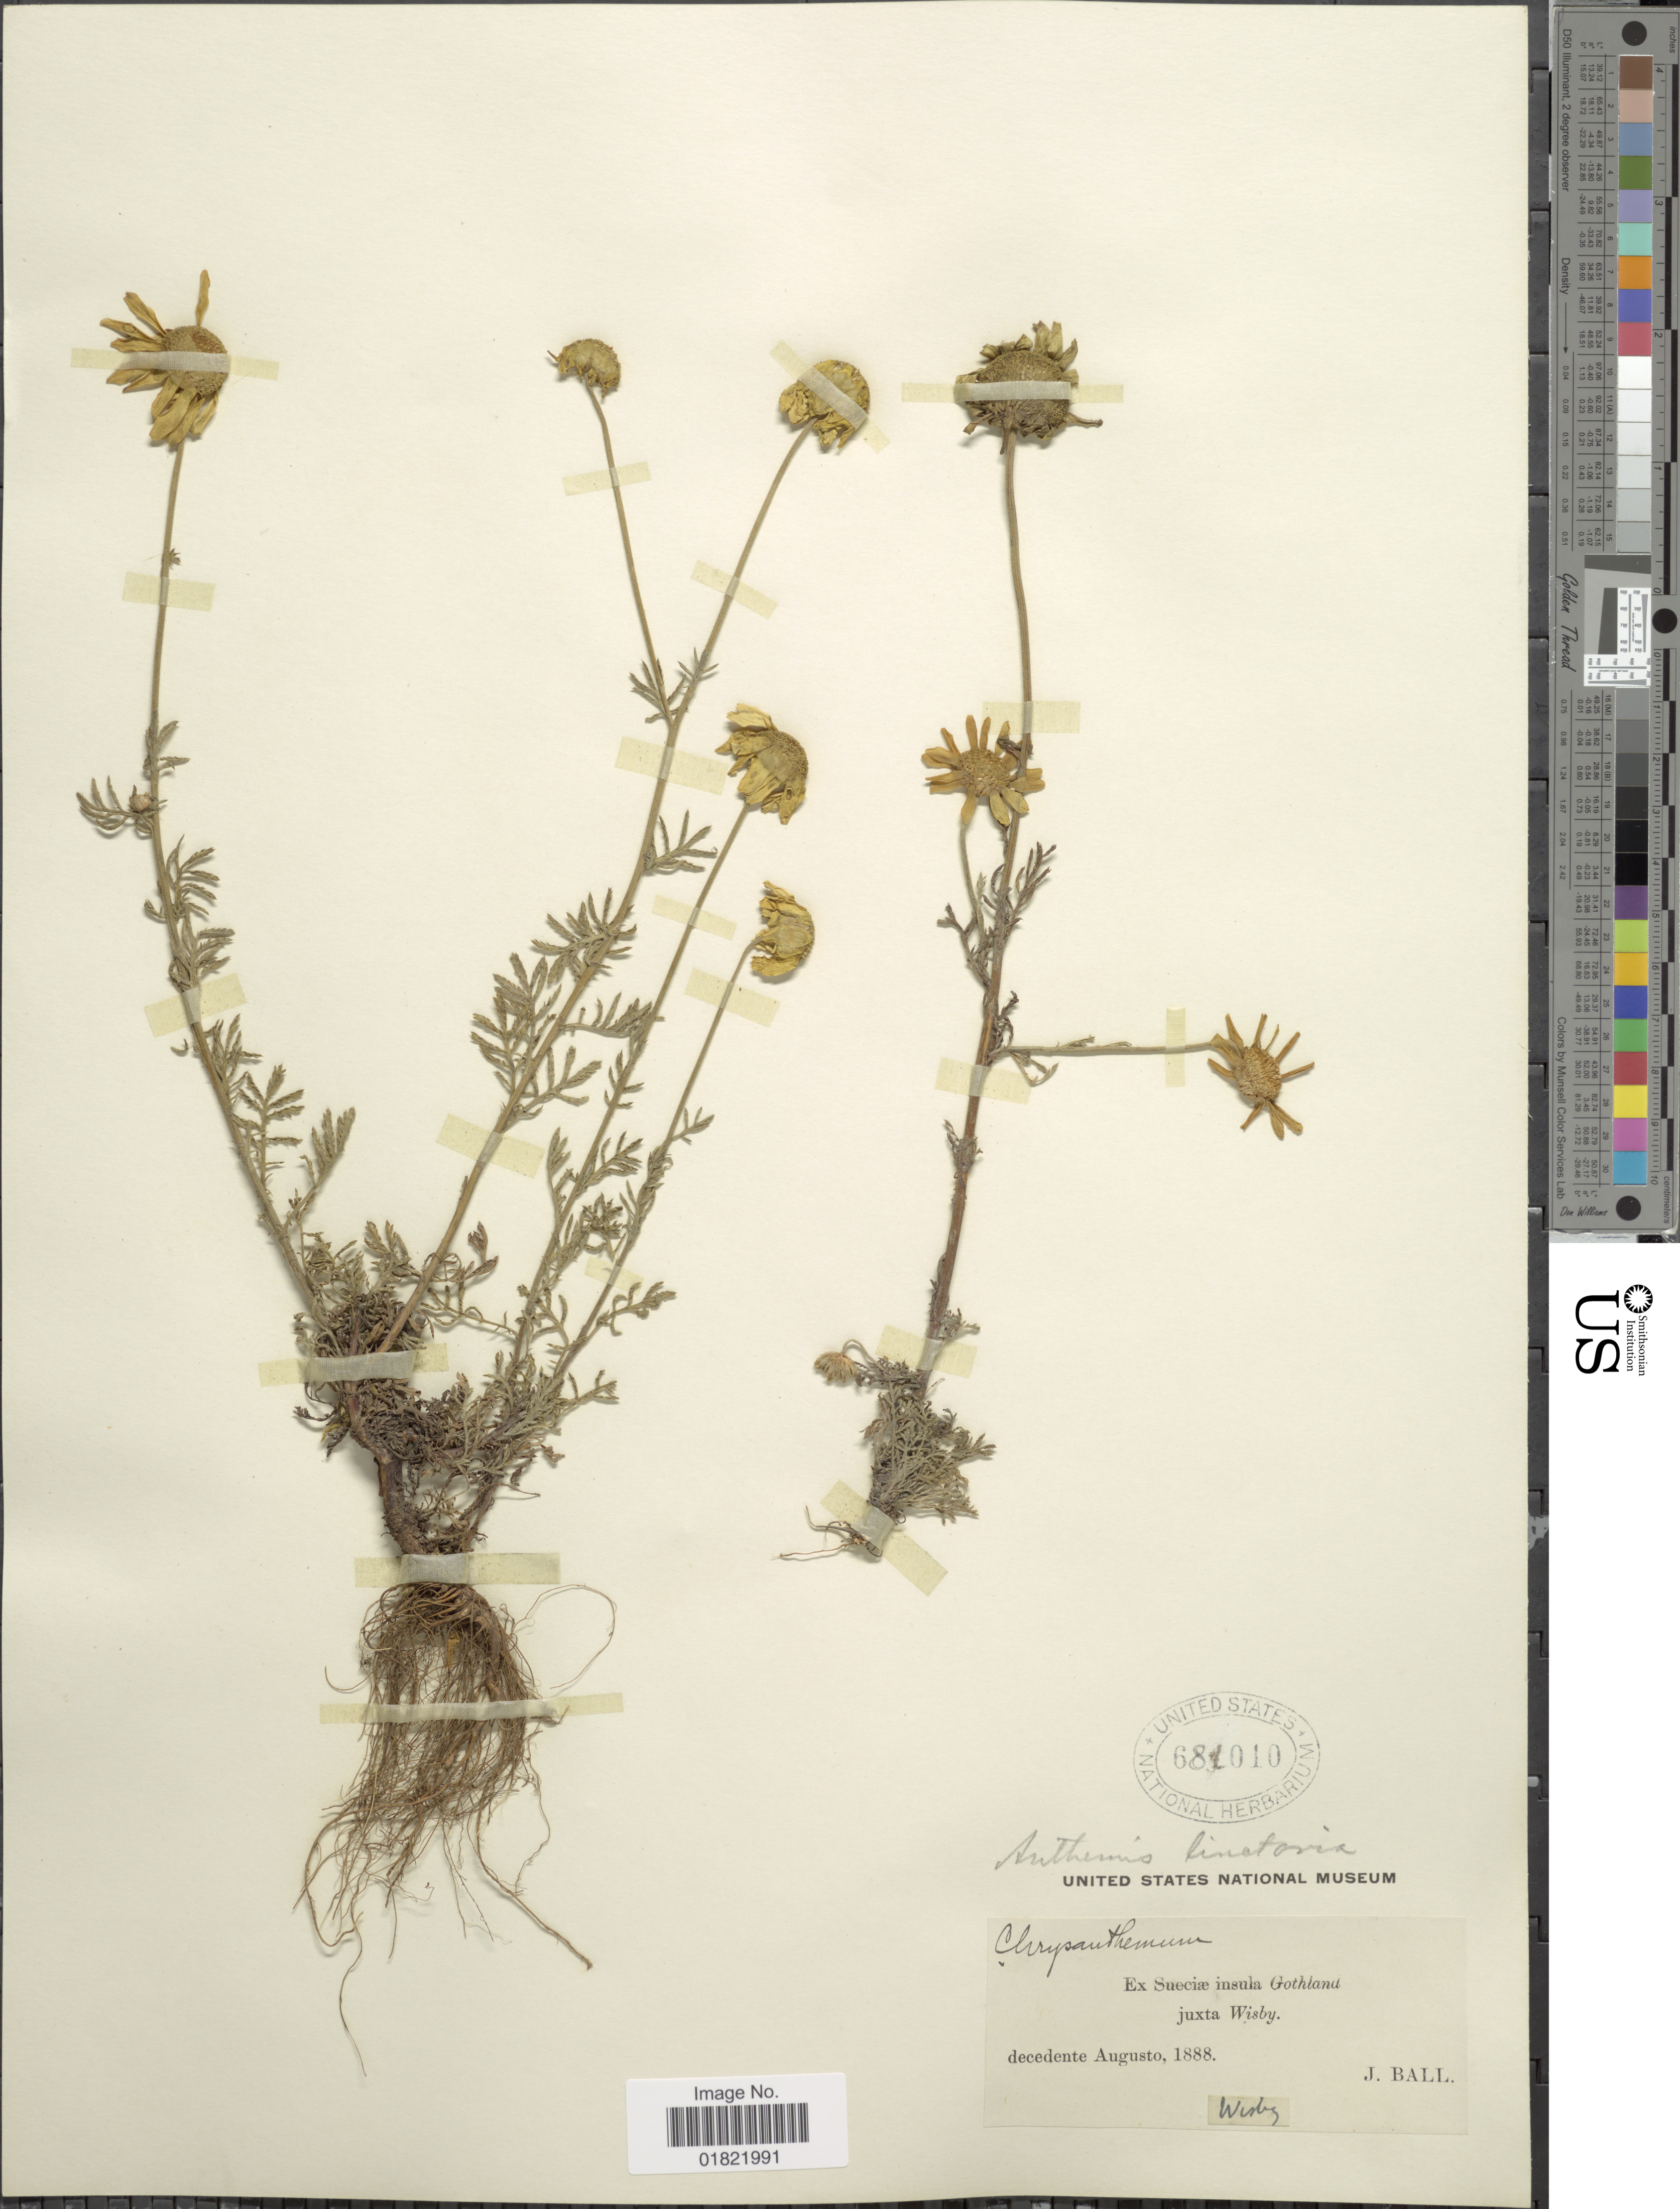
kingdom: Plantae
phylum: Tracheophyta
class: Magnoliopsida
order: Asterales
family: Asteraceae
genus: Anthemis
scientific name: Anthemis tinctoria 'Wargrave'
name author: L.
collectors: J. Ball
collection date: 1888-08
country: Sweden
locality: Sueciae insula Gothland juxta Wisby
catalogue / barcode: US 681010